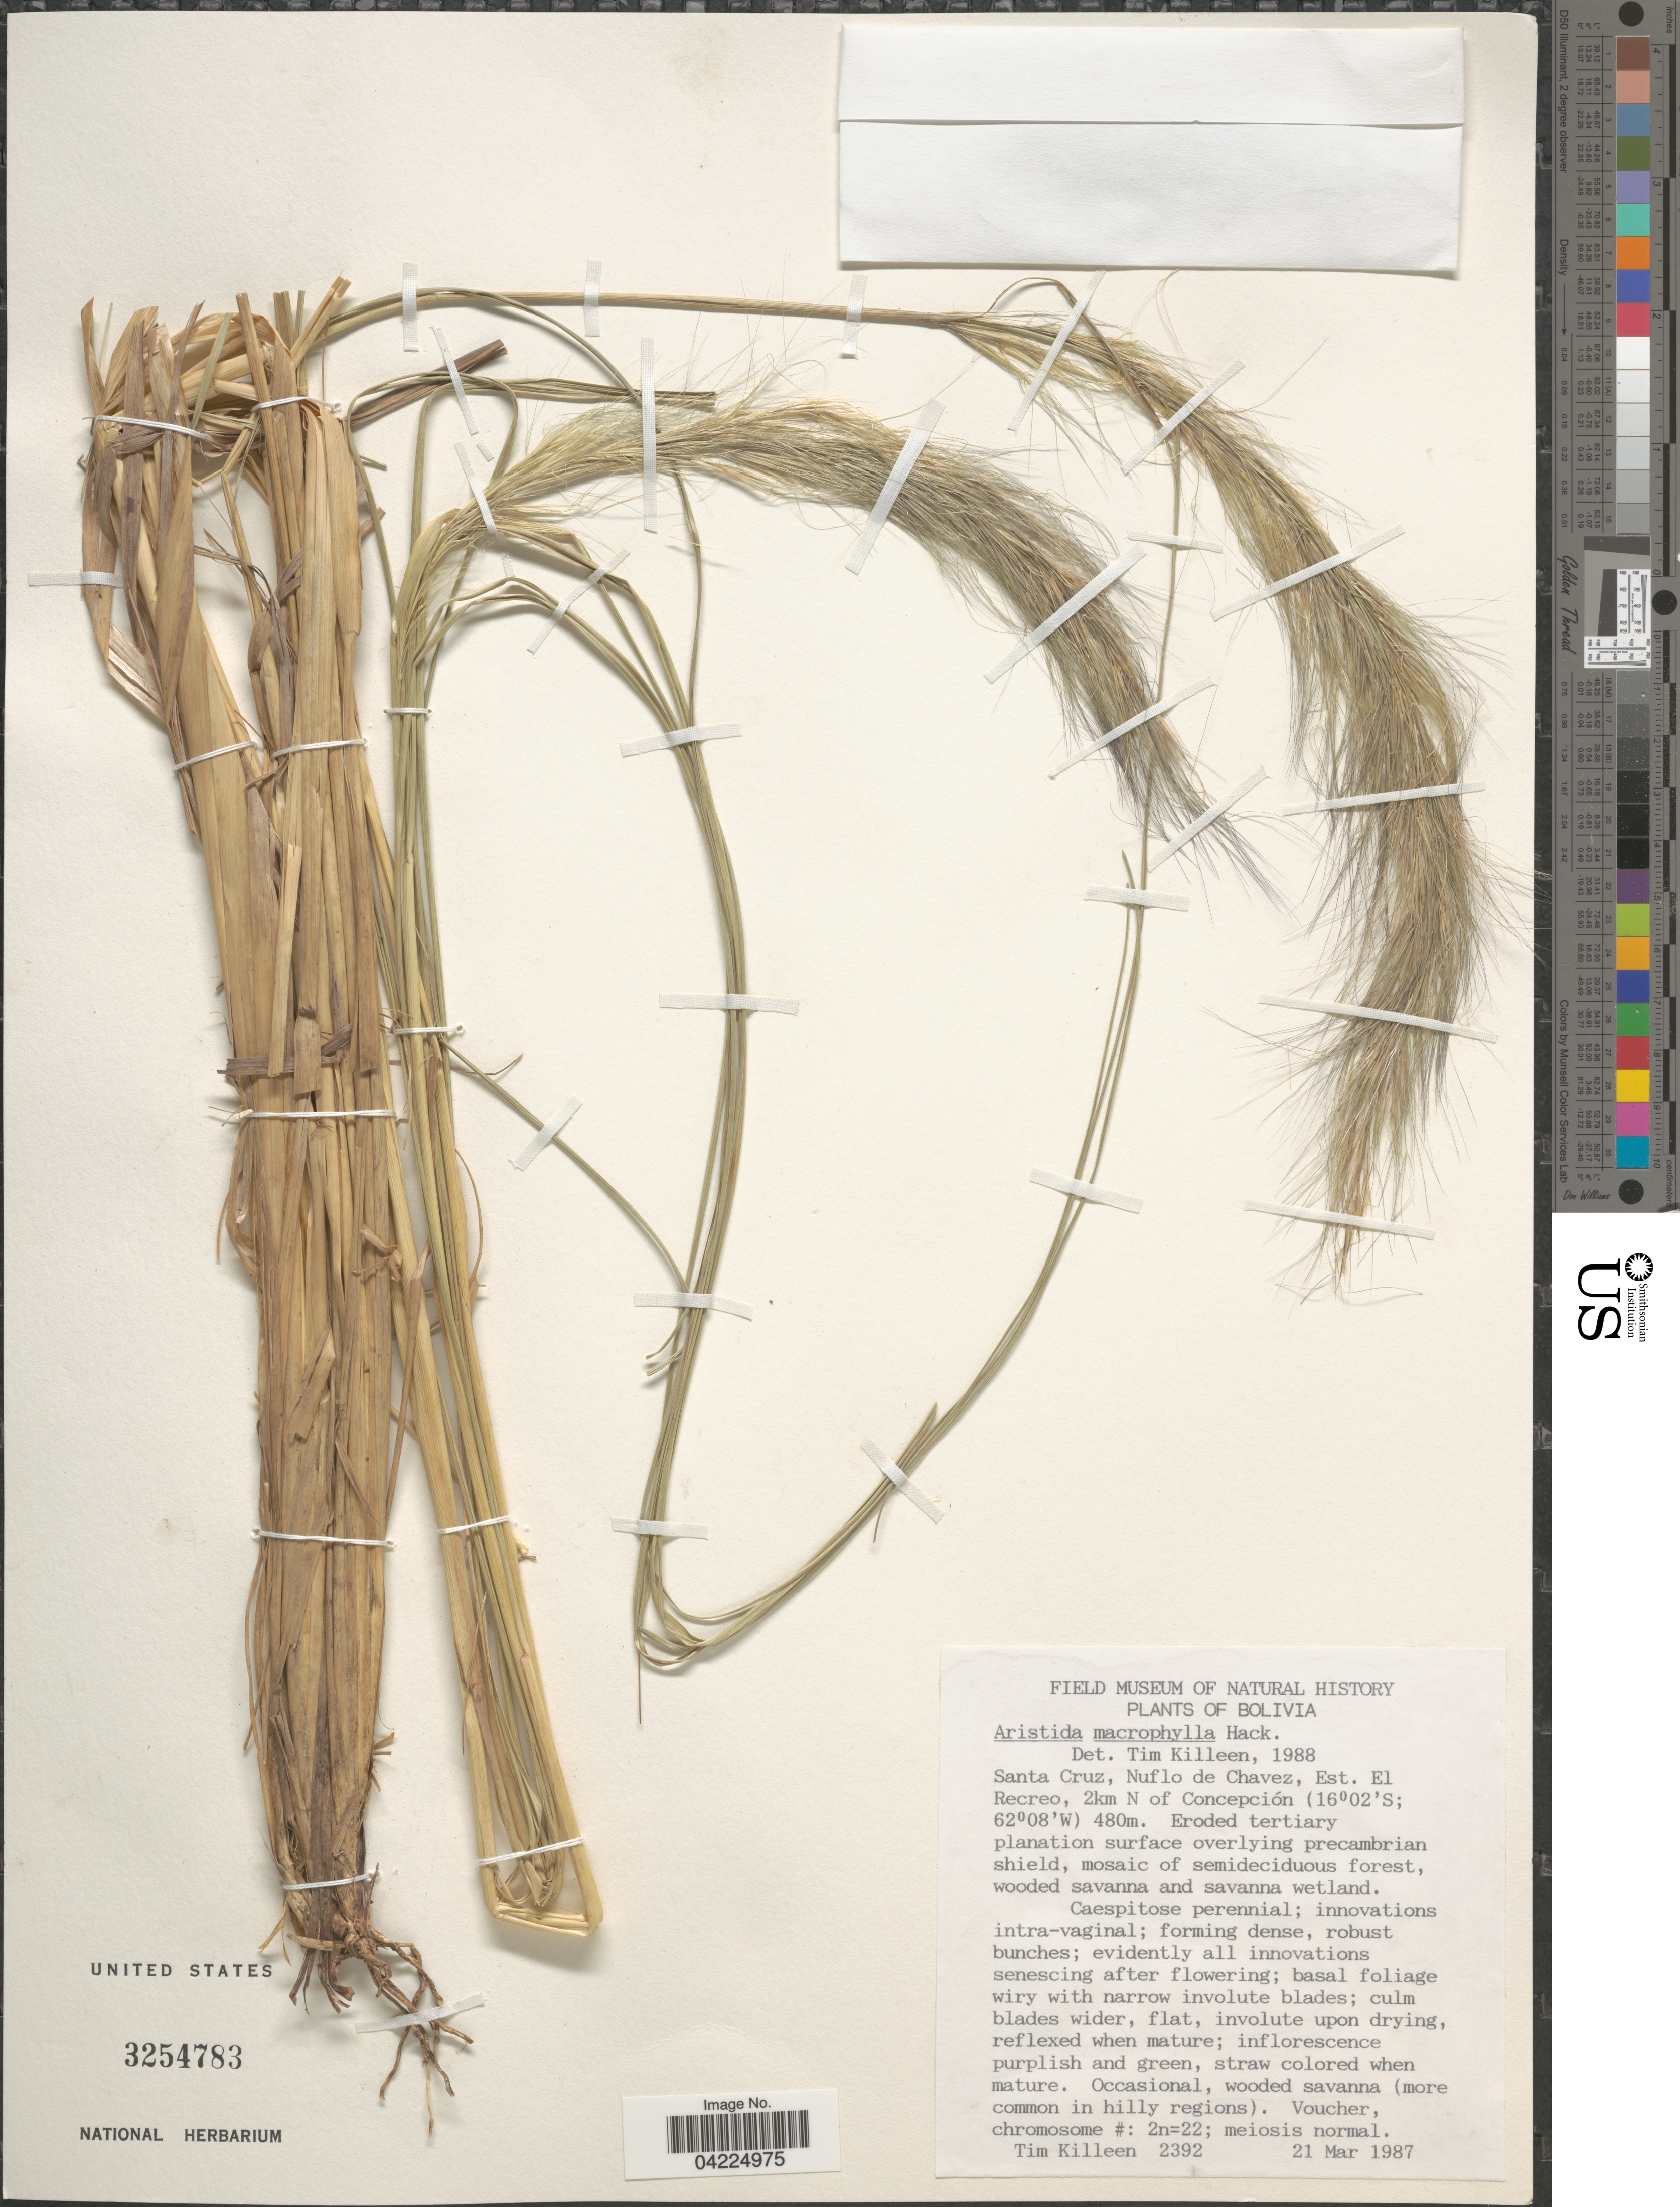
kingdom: Plantae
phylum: Tracheophyta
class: Liliopsida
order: Poales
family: Poaceae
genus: Aristida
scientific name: Aristida macrophylla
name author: Hack.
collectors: T. J. Killeen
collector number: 2392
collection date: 1987-03-21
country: Bolivia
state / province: Santa Cruz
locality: Nuflo de Chavez, 20 km SW of San Javier on road to San Ramon. Hills, precambrian shield,soils generally rocky; mosaic of low forest, wooded savanna and savanna wetland. Est. El Recreo, 2km N of Concepción. Eroded tertiary planation surface overlying precambrian shield.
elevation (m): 480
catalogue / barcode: US 3254783